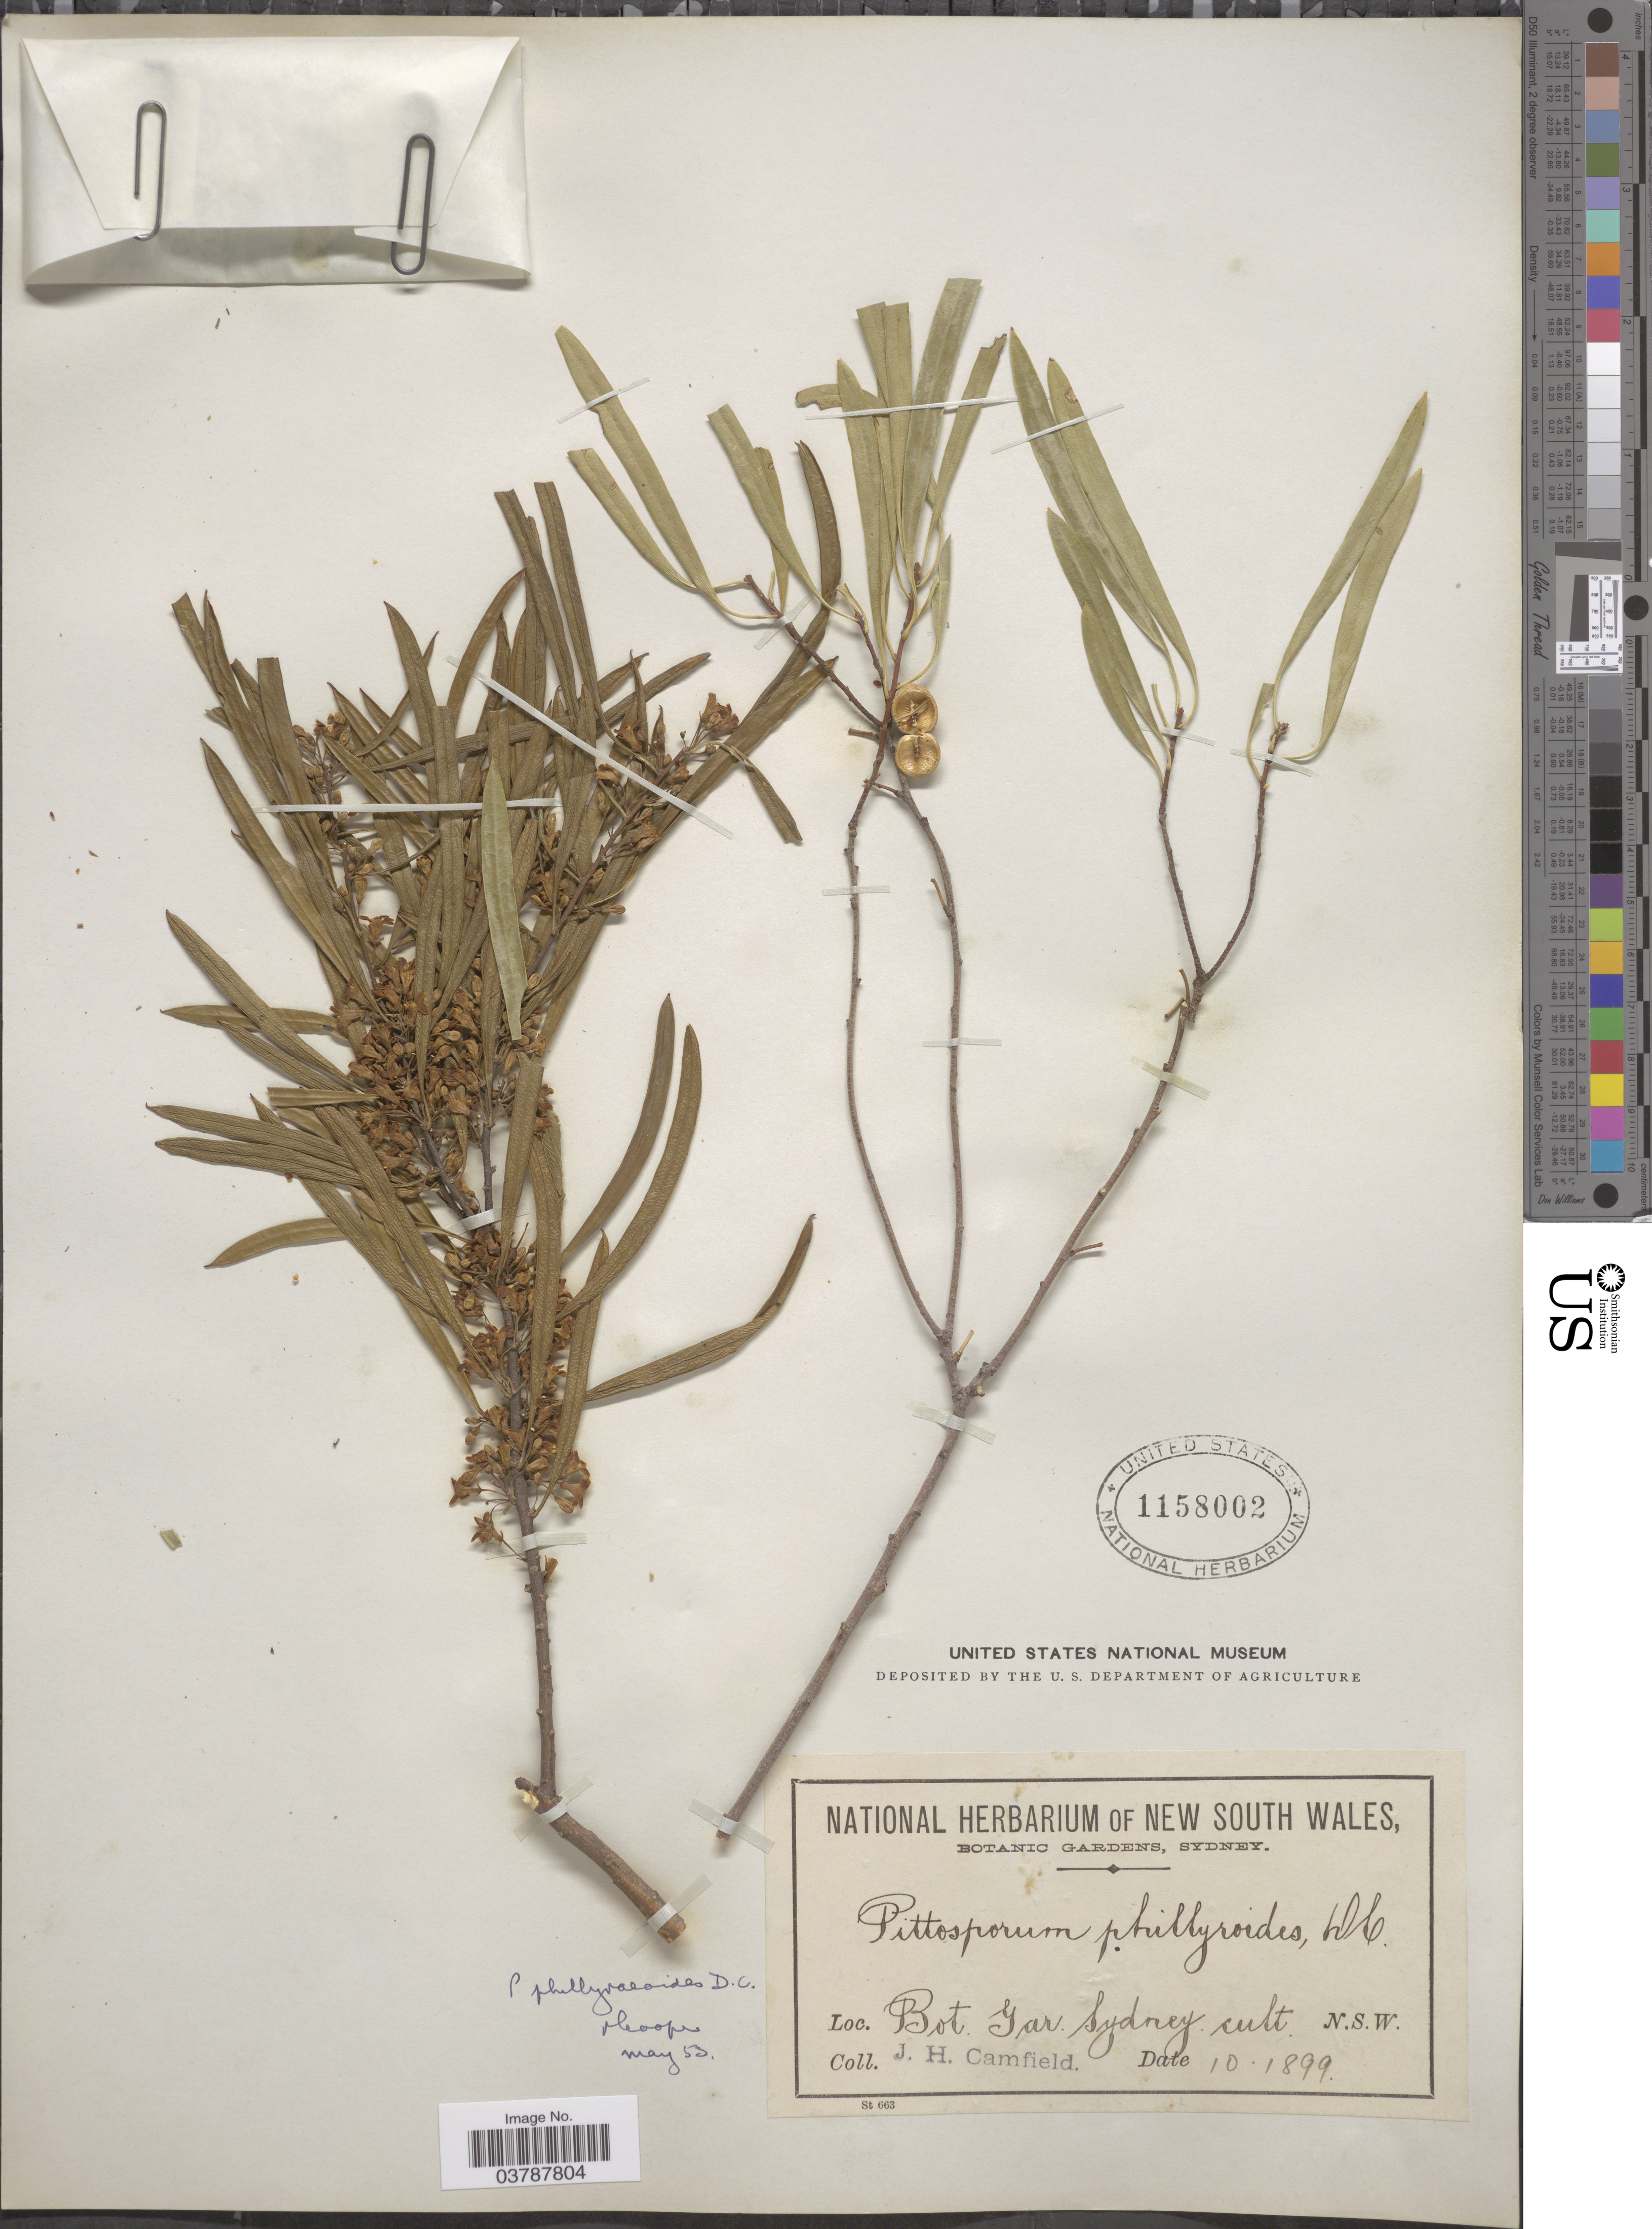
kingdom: Plantae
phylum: Tracheophyta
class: Magnoliopsida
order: Apiales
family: Pittosporaceae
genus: Pittosporum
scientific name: Pittosporum phillyreoides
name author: DC.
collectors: J. Camfield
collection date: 1899-10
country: Australia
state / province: New South Wales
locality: Bot. Gar. Sydney.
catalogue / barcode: US 1158002